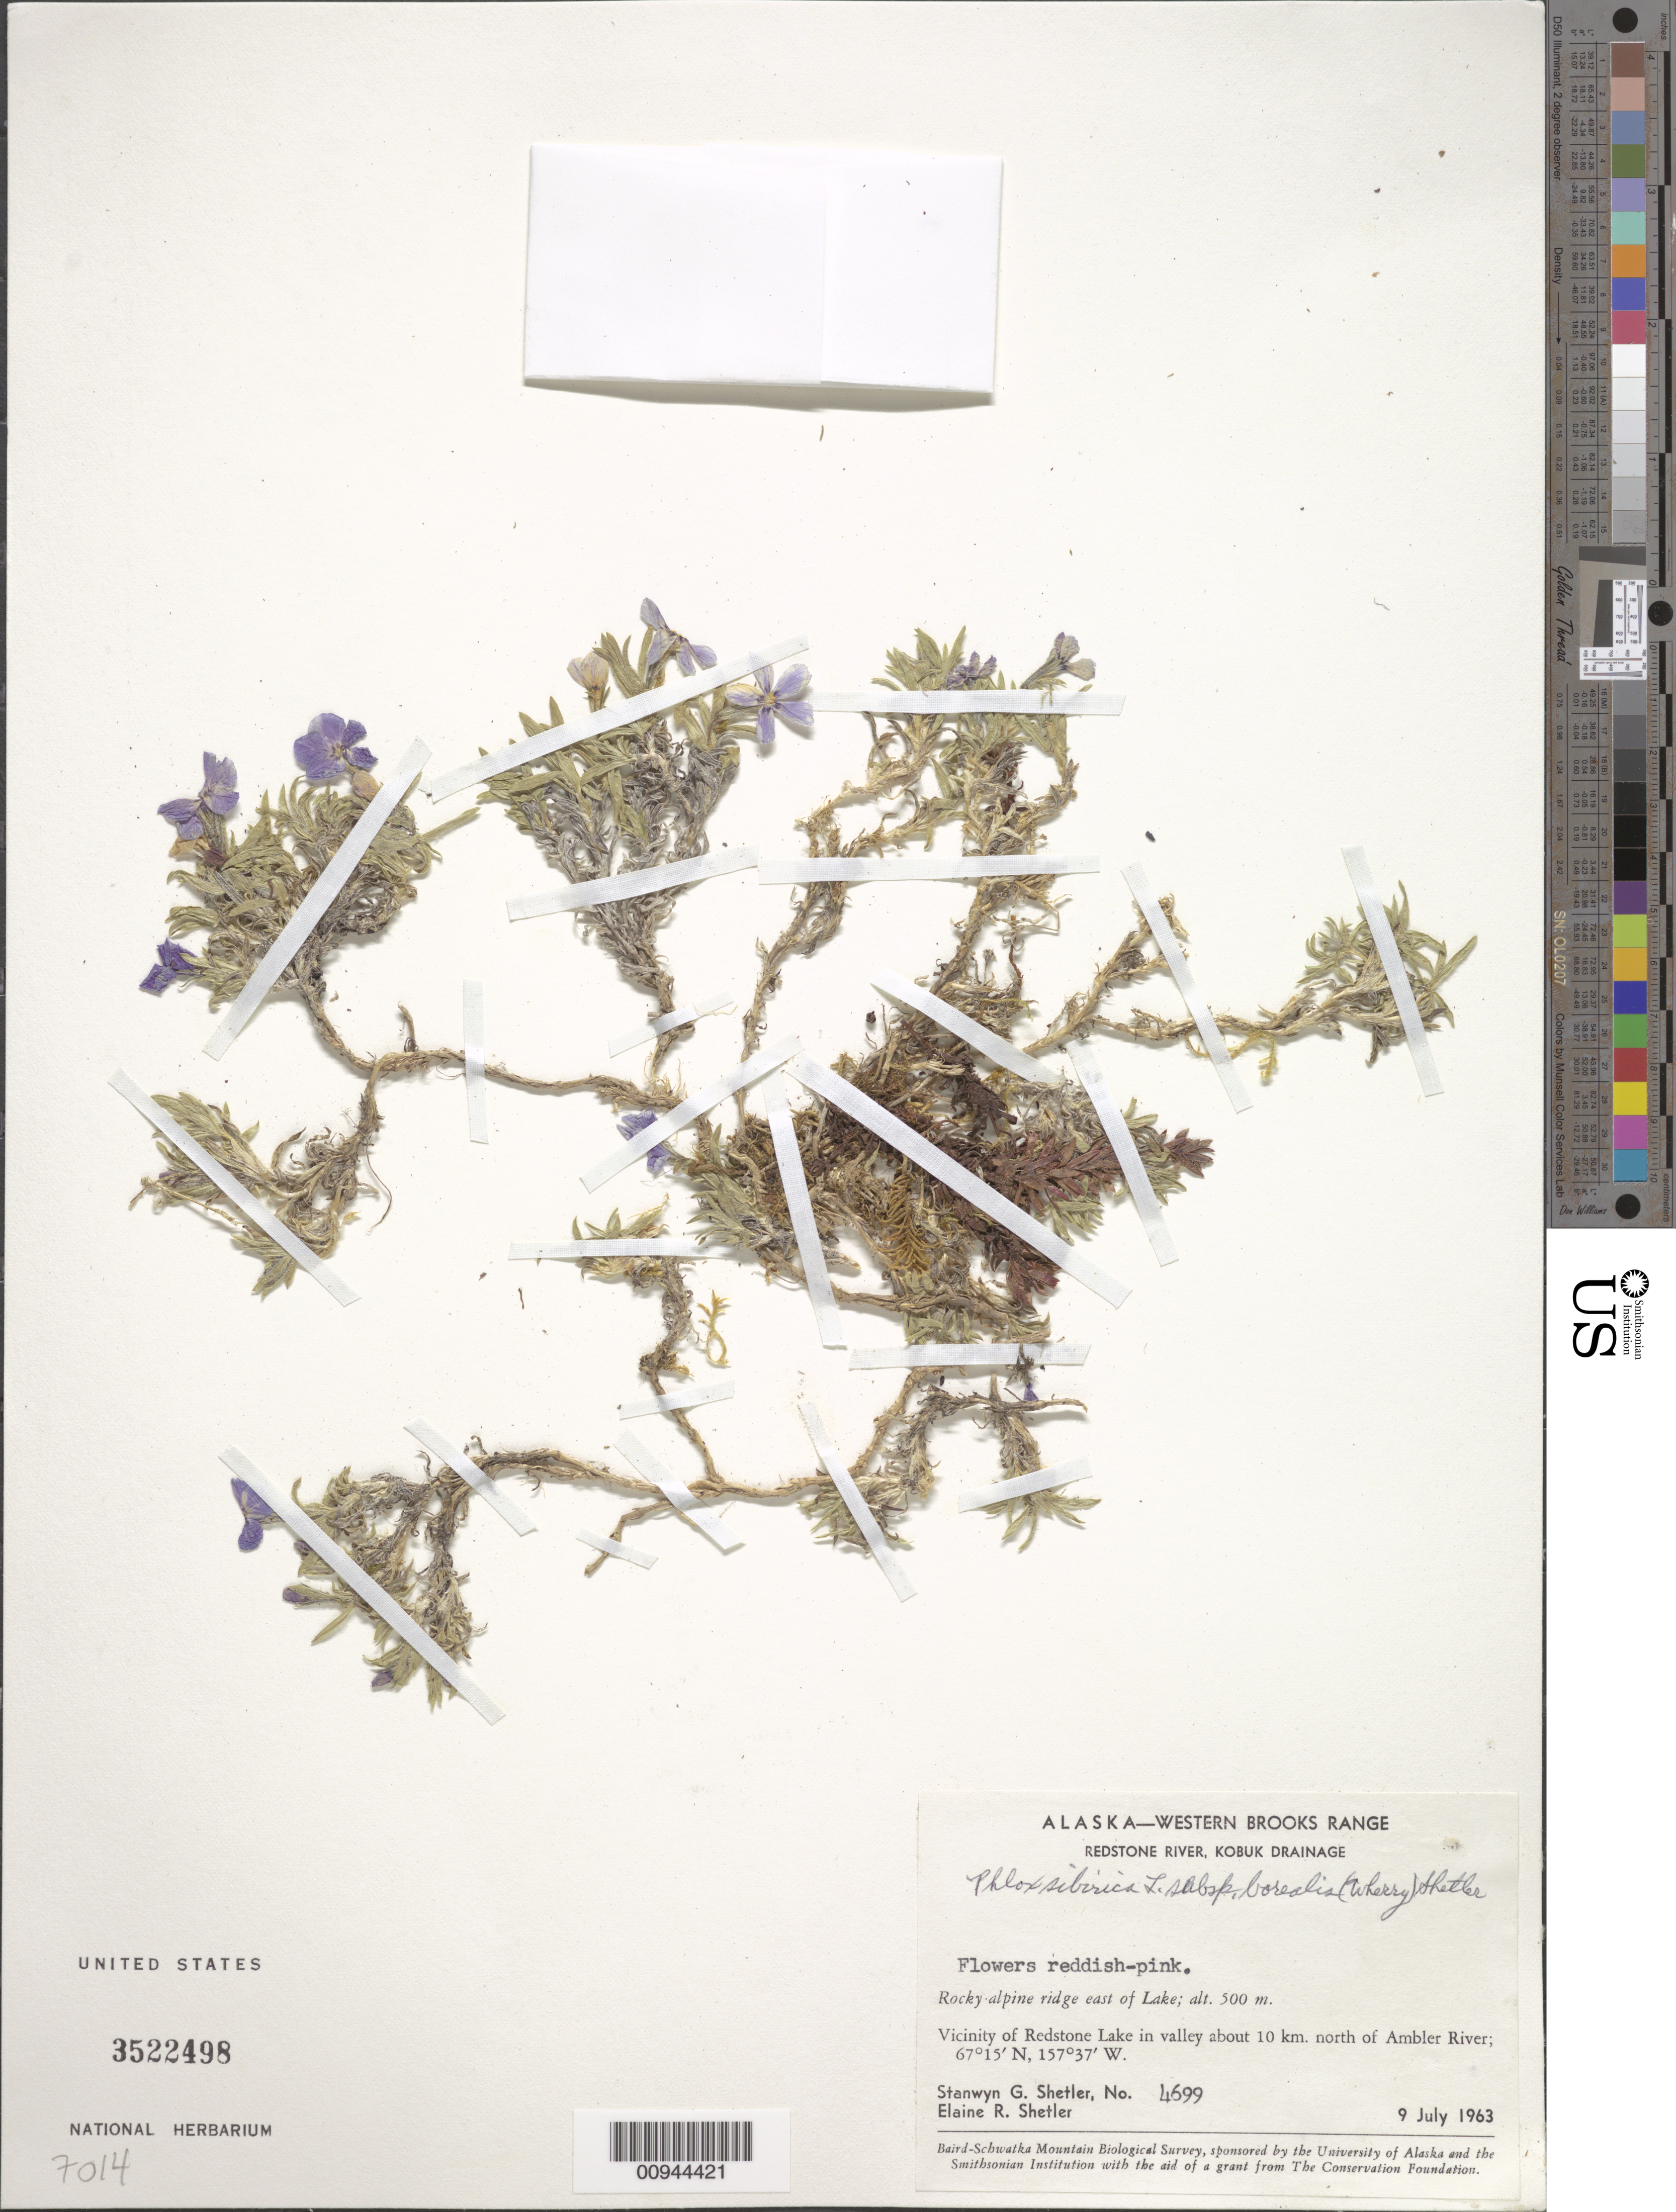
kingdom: Plantae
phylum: Tracheophyta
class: Magnoliopsida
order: Ericales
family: Polemoniaceae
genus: Phlox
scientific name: Phlox alaskensis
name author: Jordal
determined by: Mayfield, M. H.; Ferguson, C. J.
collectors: S. Shetler & E. R. Shetler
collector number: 4699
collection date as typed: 09 Jul 1963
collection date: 1963-07-09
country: United States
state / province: Alaska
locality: Vicinity of Redstone Lake in valley about 10 km. N of Ambler River. Western Brooks Range, Redstone River, Kobuk Drainage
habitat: Rocky alpine ridge east of Lake.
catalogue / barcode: US 3522498